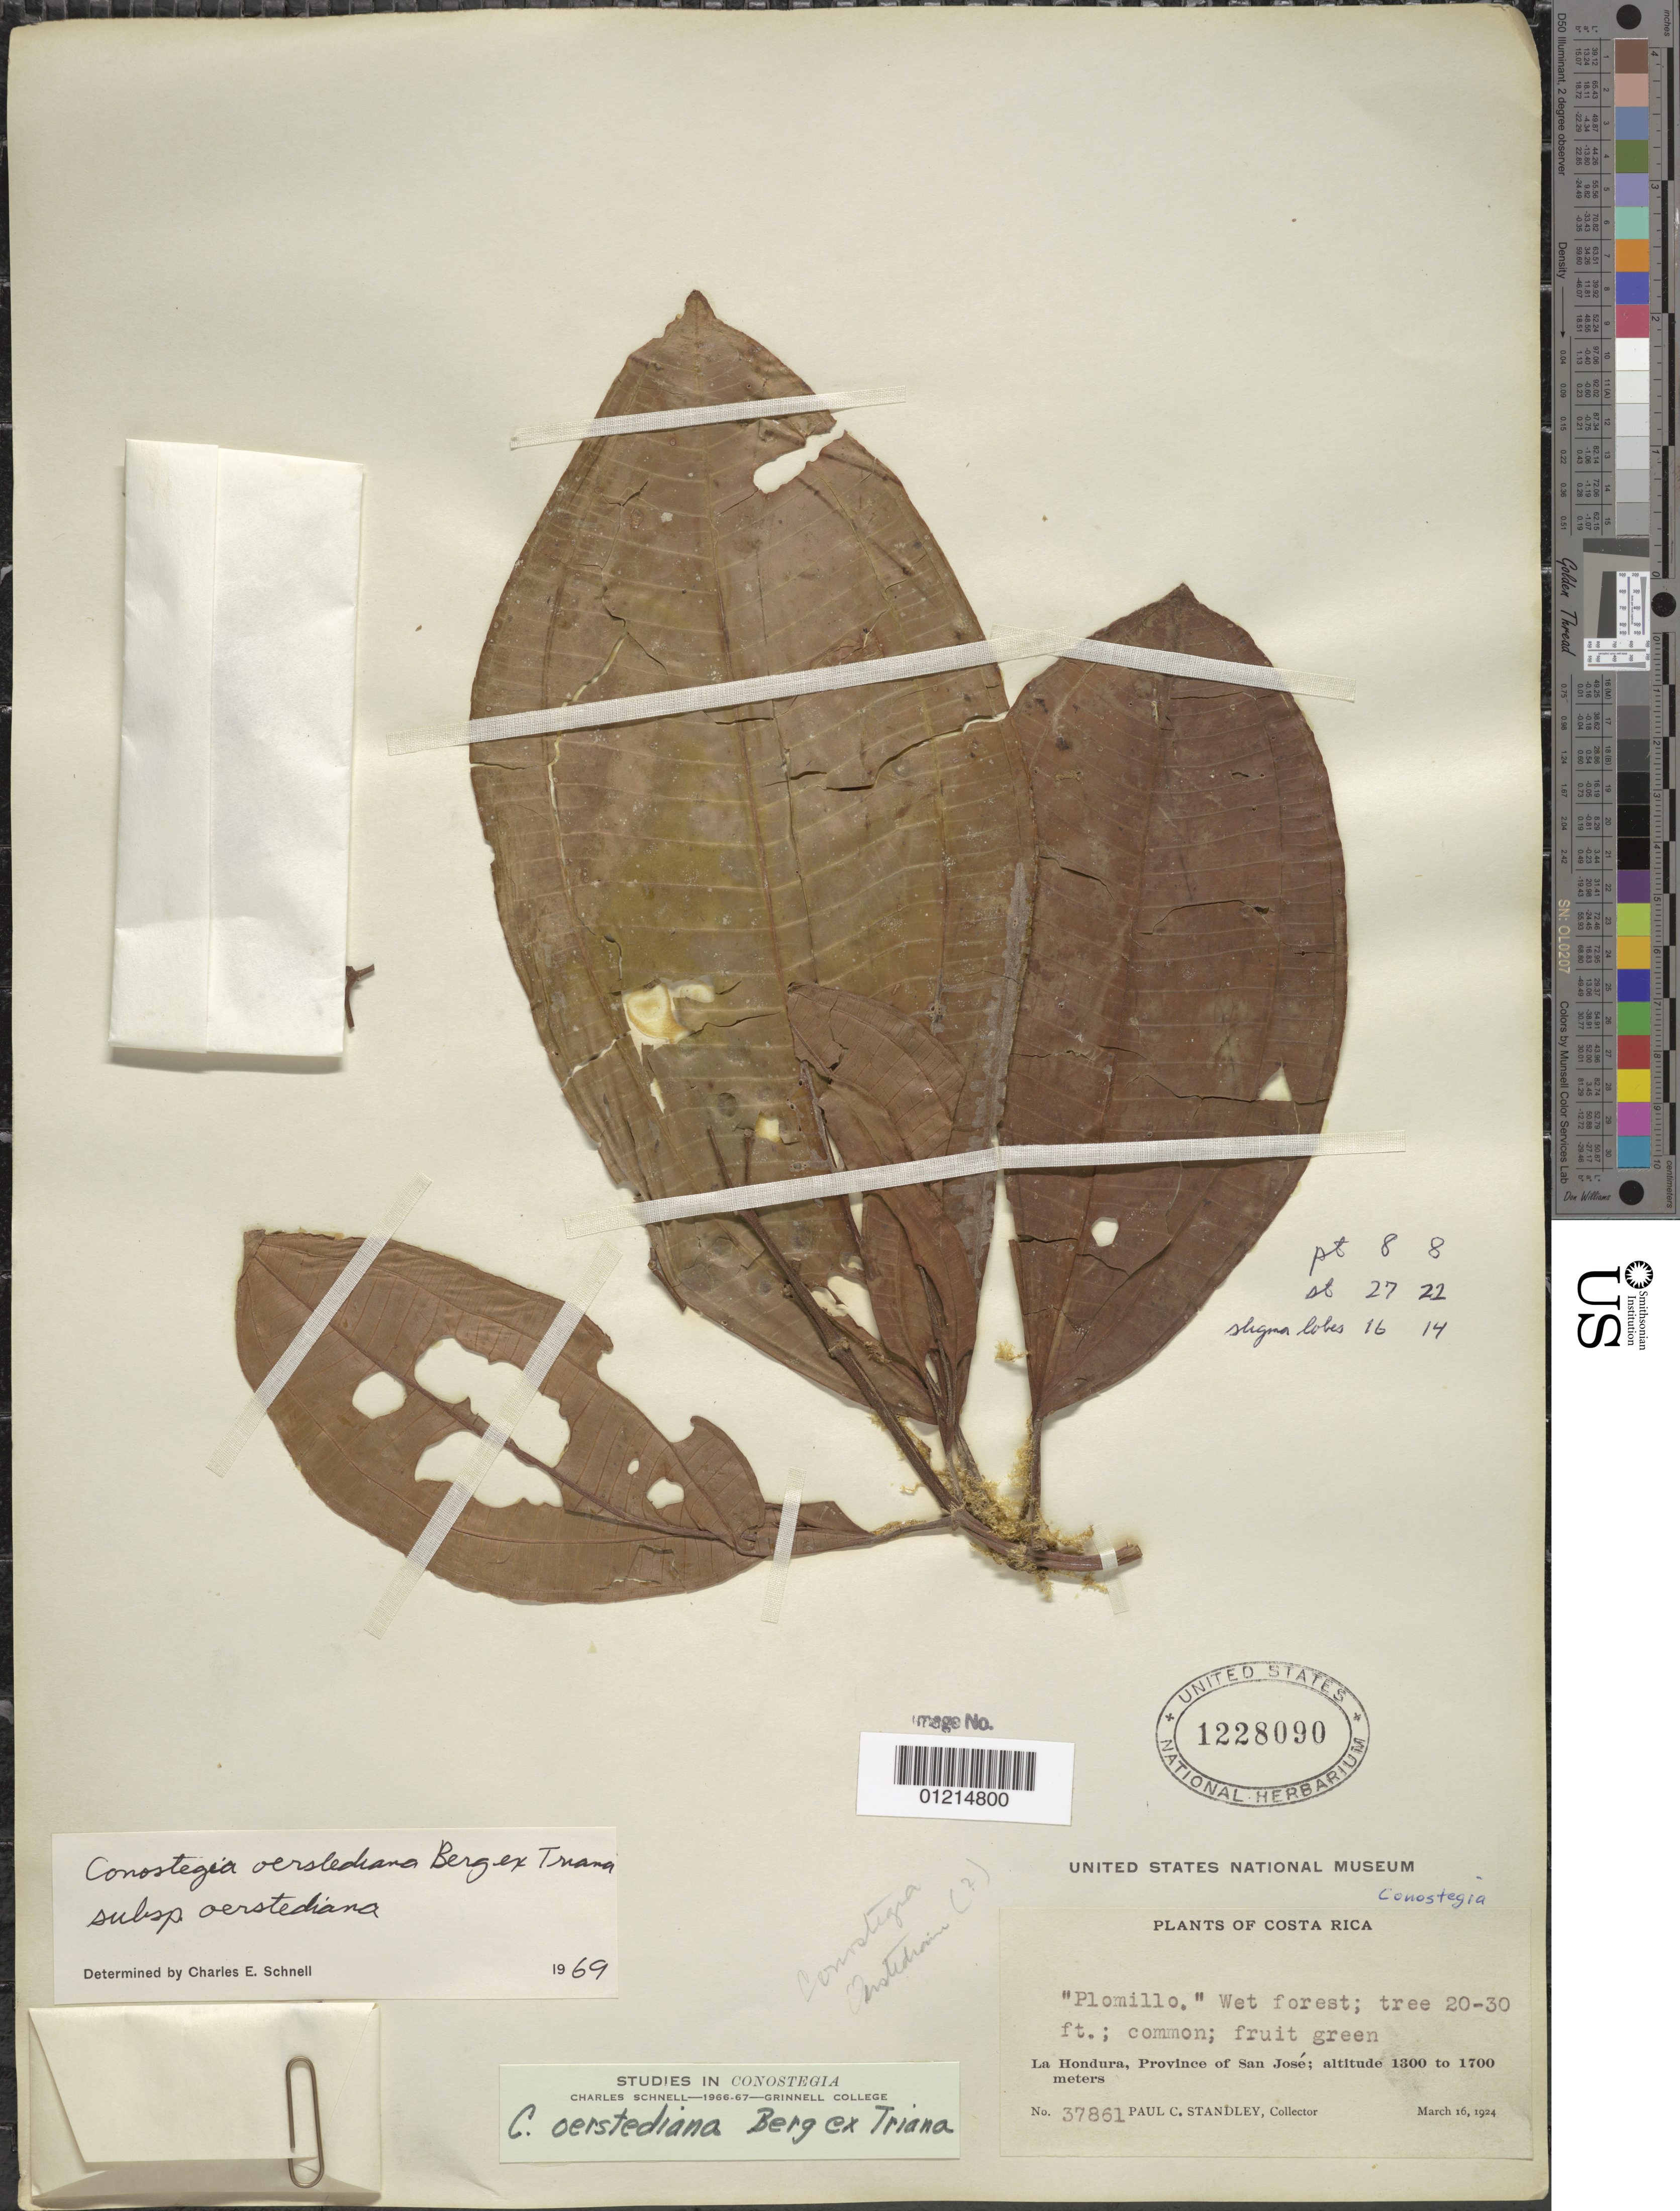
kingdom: Plantae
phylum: Tracheophyta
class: Magnoliopsida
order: Myrtales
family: Melastomataceae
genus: Conostegia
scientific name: Conostegia oerstediana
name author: O. Berg ex Triana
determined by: Schnell, C. E.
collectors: P. C. Standley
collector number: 37861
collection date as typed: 16 Mar 1924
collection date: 1924-03-16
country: Costa Rica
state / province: San José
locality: La Hondura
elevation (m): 1300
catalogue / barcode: US 1228090